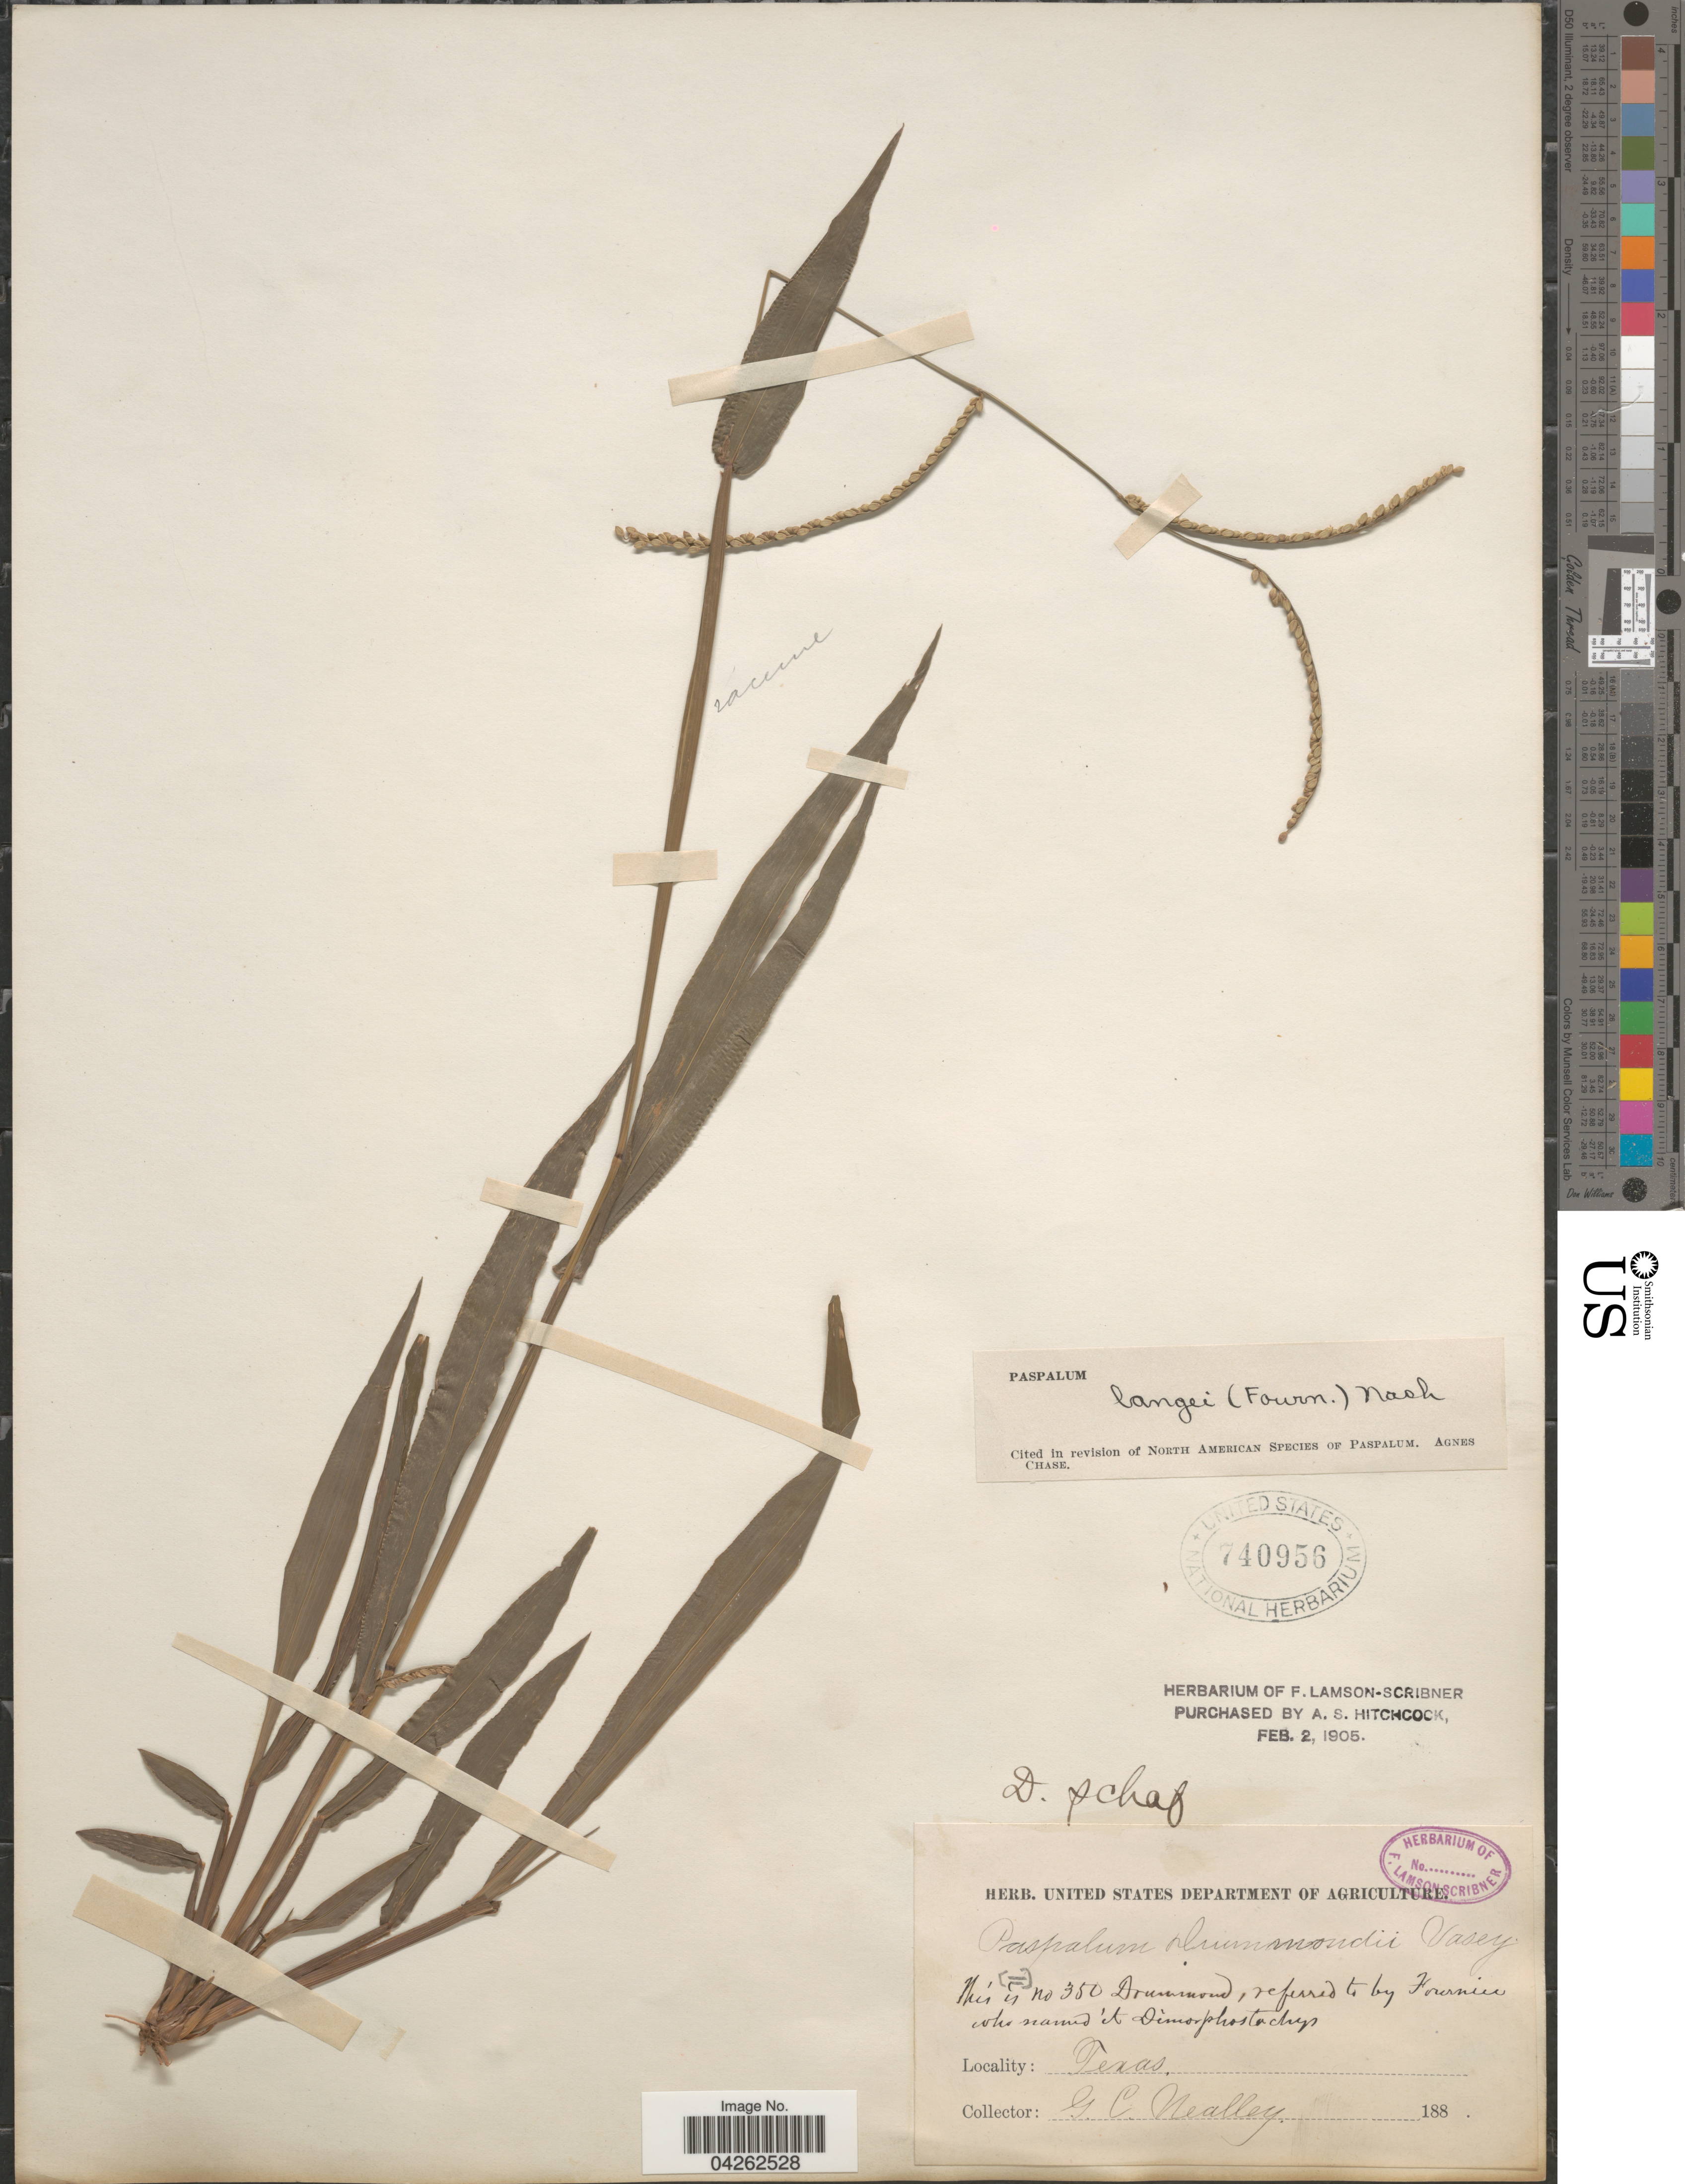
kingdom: Plantae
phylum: Tracheophyta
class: Liliopsida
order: Poales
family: Poaceae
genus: Paspalum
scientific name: Paspalum langei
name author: (E. Fourn.) Nash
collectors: G. C. Nealley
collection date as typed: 18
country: United States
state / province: Texas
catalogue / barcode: US 740956